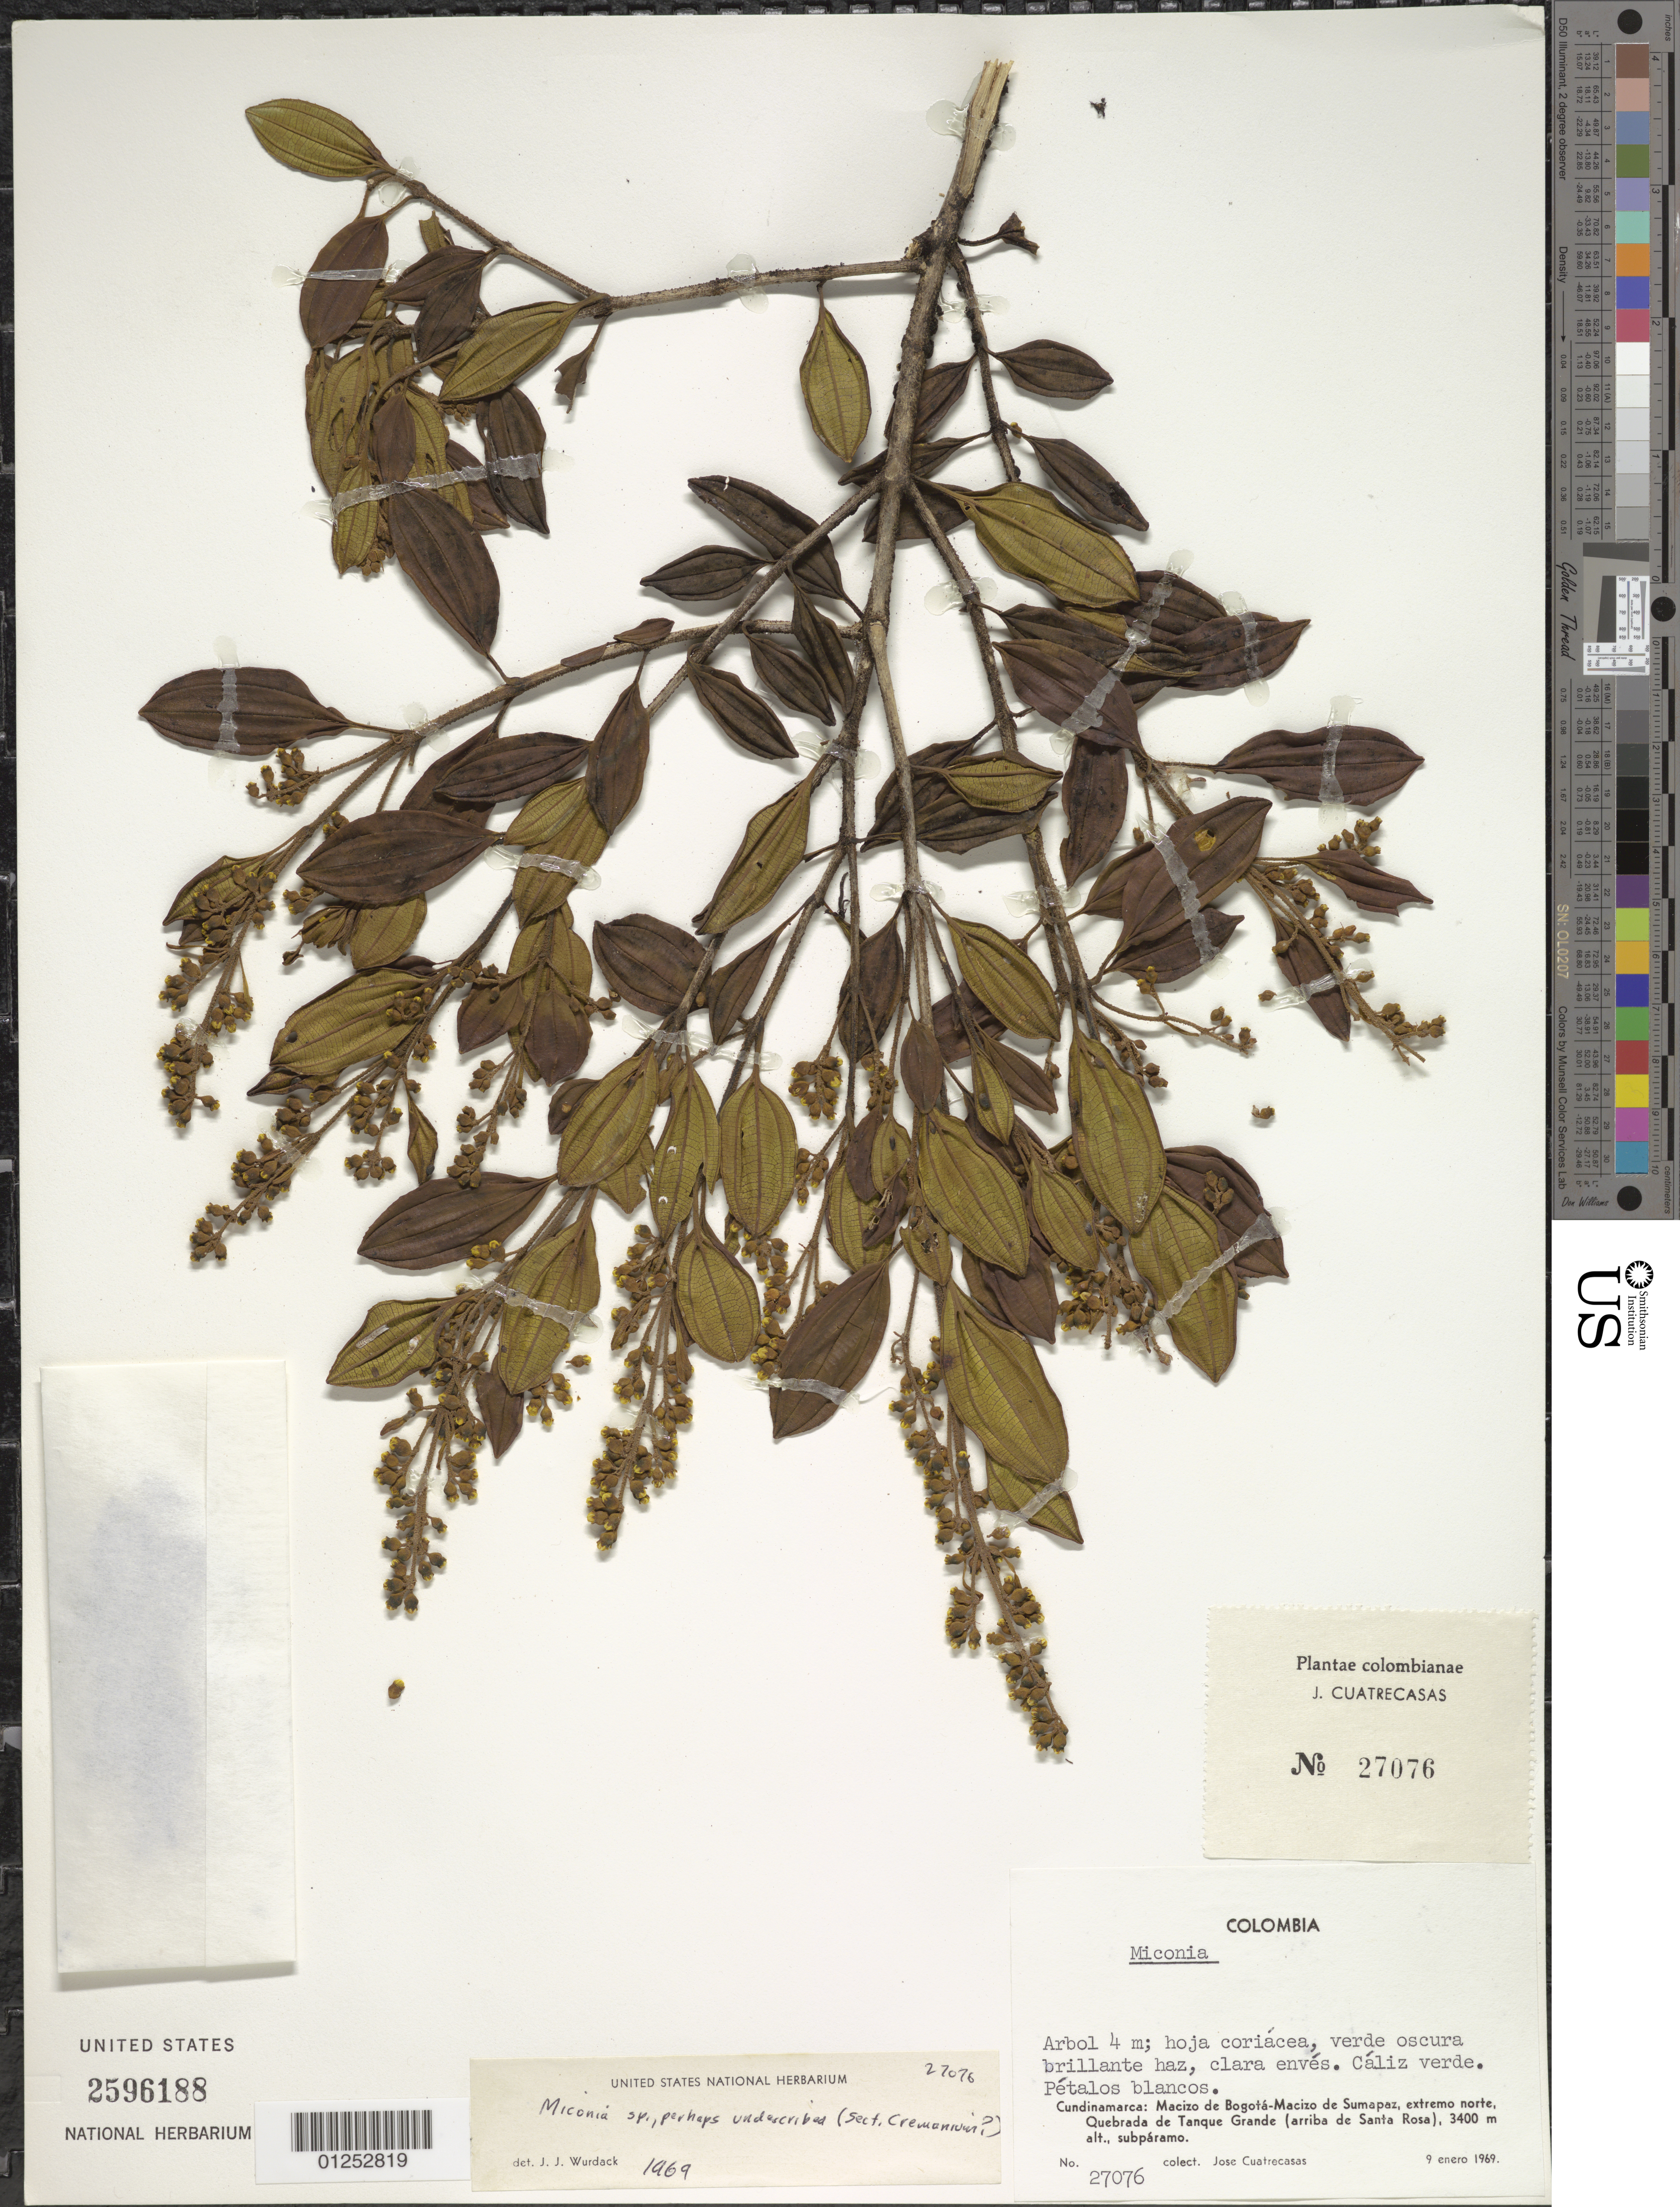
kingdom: Plantae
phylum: Tracheophyta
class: Magnoliopsida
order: Myrtales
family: Melastomataceae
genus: Miconia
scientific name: Miconia sp.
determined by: Cuatrecasas, J.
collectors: J. Cuatrecasas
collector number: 27076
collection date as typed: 09 Jan 1969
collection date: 1969-01-09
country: Colombia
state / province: Cundinamarca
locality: Macizo de Bogotá-Macizo de Sumapaz, extremo norte; Quebrada de Tanque Grande (arriba de Santa Rosa).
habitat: subparamo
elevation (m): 3400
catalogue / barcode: US 2596188